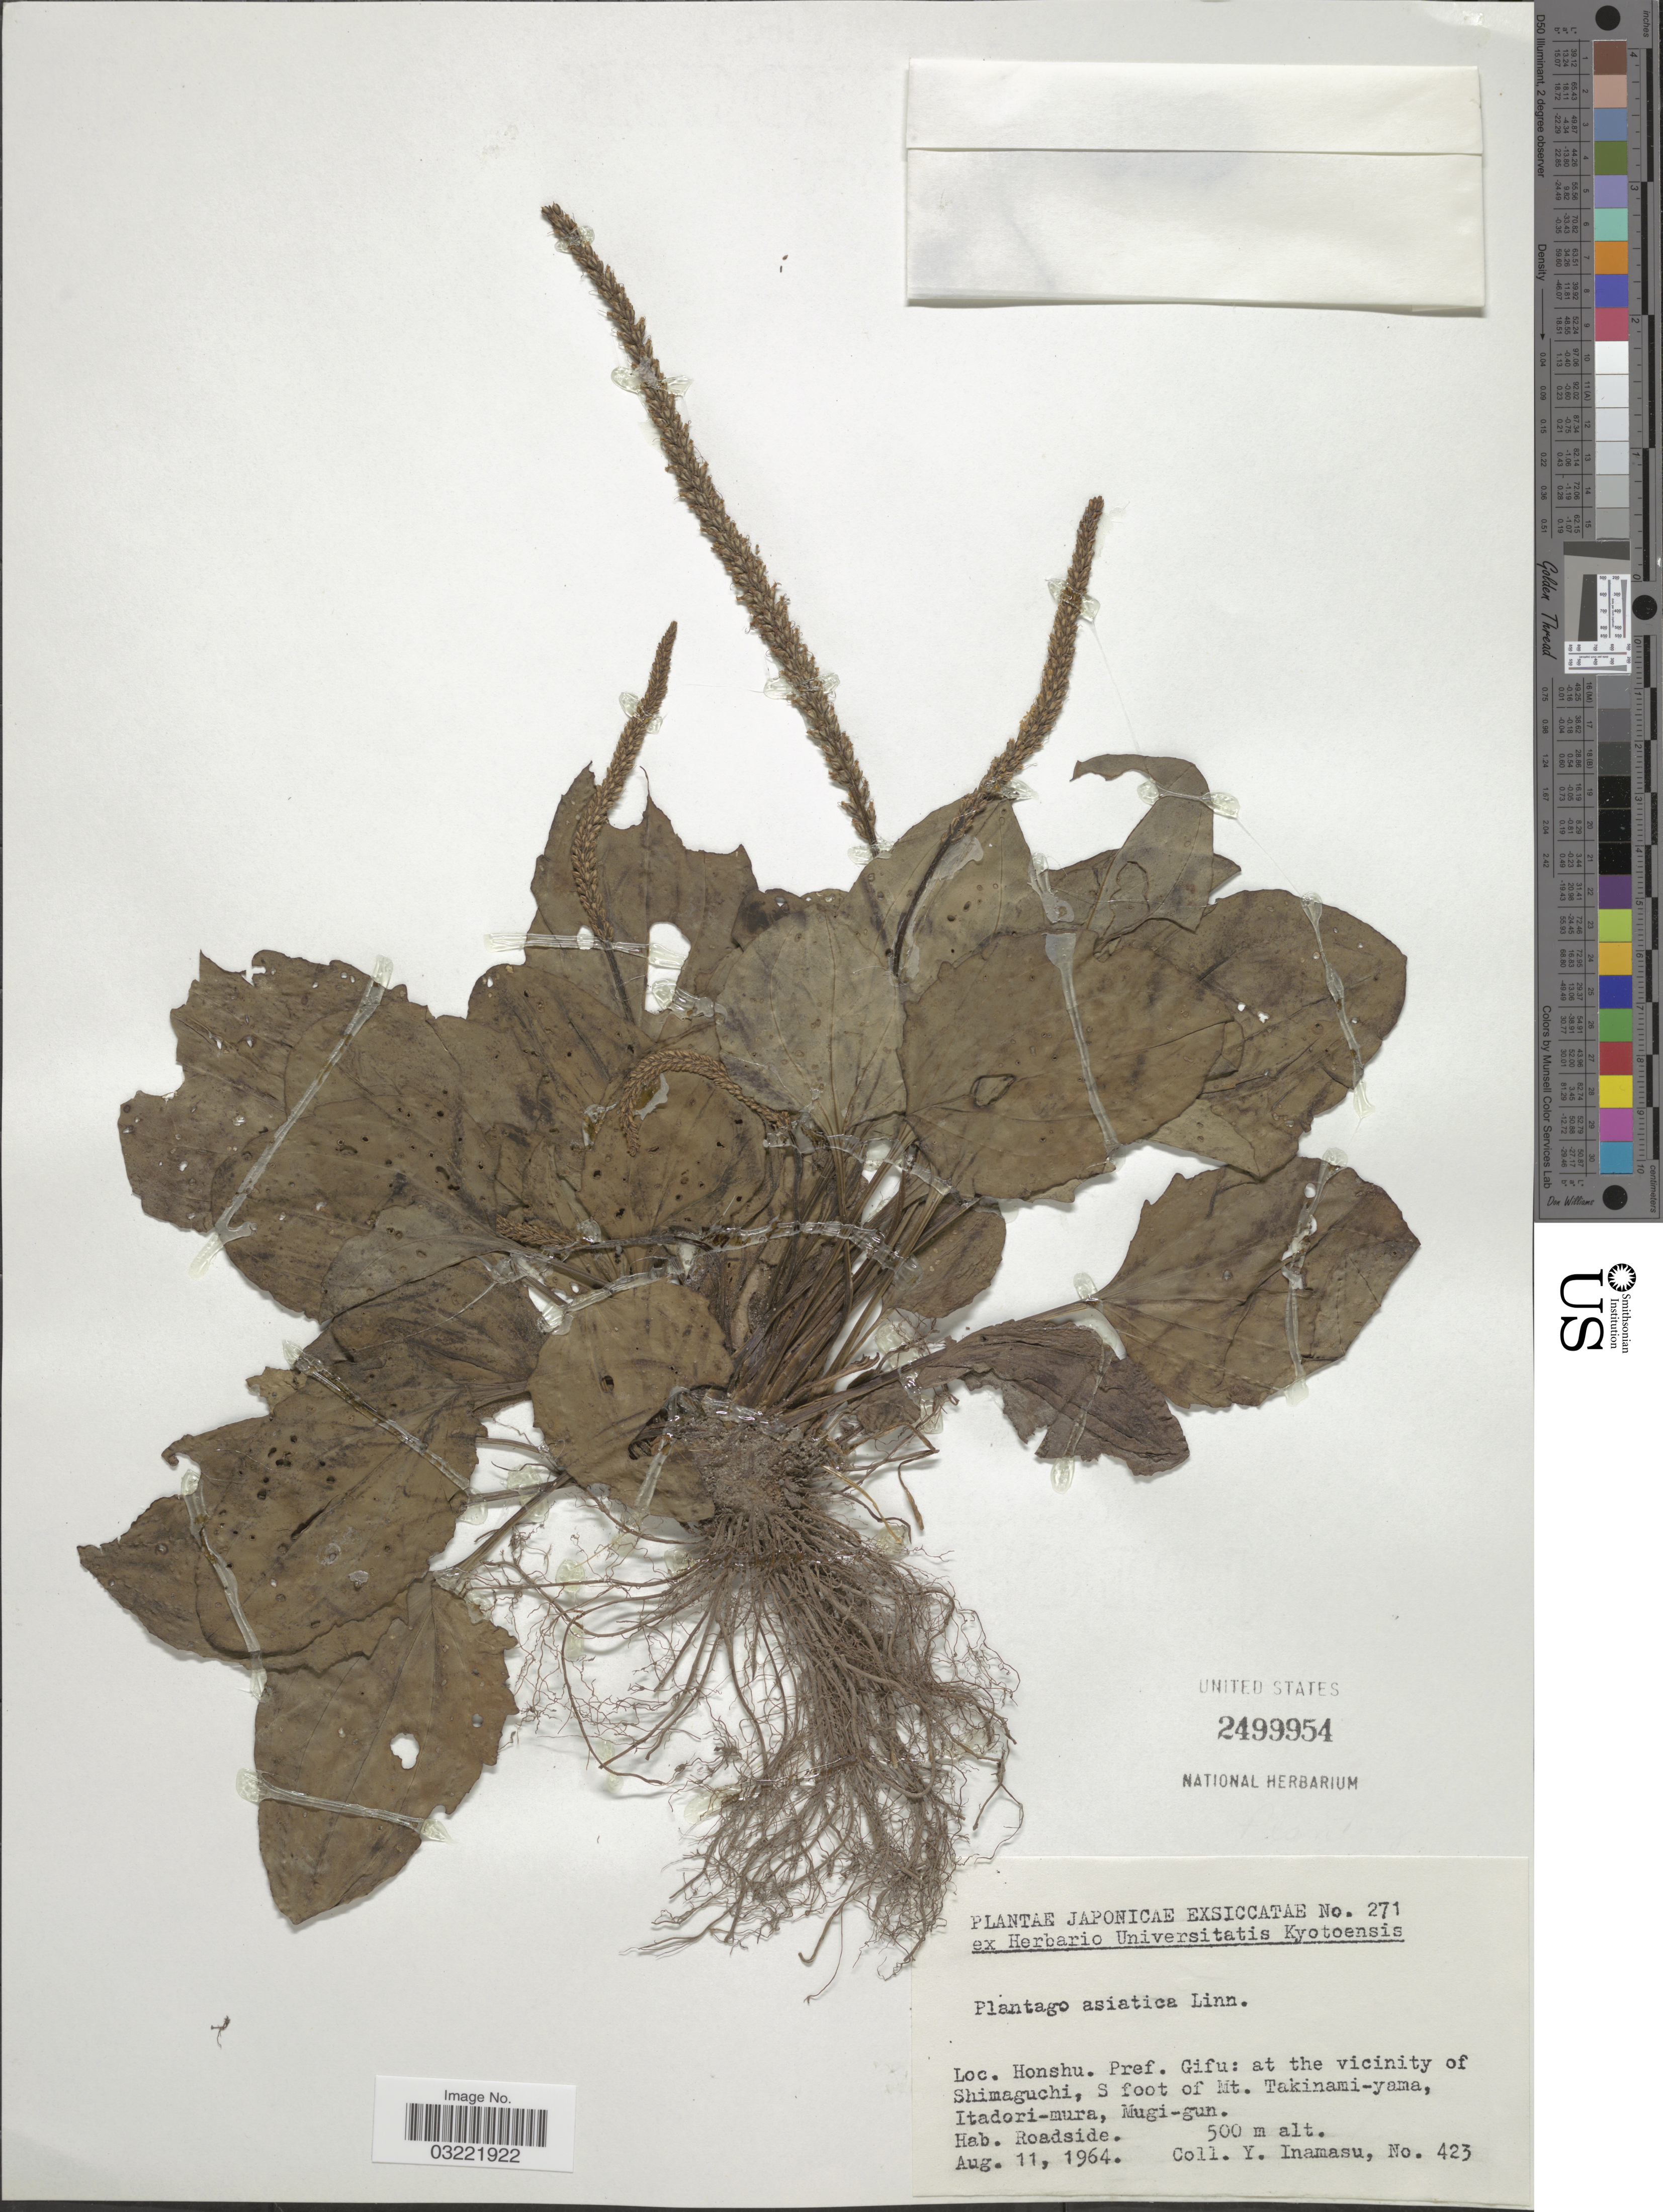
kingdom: Plantae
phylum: Tracheophyta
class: Magnoliopsida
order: Lamiales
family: Plantaginaceae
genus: Plantago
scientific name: Plantago asiatica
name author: L.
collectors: Y. Inamasu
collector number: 423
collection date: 1964-08-11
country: Japan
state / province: Gihu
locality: Honshu. Pref. Gifu: at the vicinity of Shimaguchi, S foot of Mt. Takinami-yama, Itadori-mura, Mugi-gun.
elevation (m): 500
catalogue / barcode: US 2499954